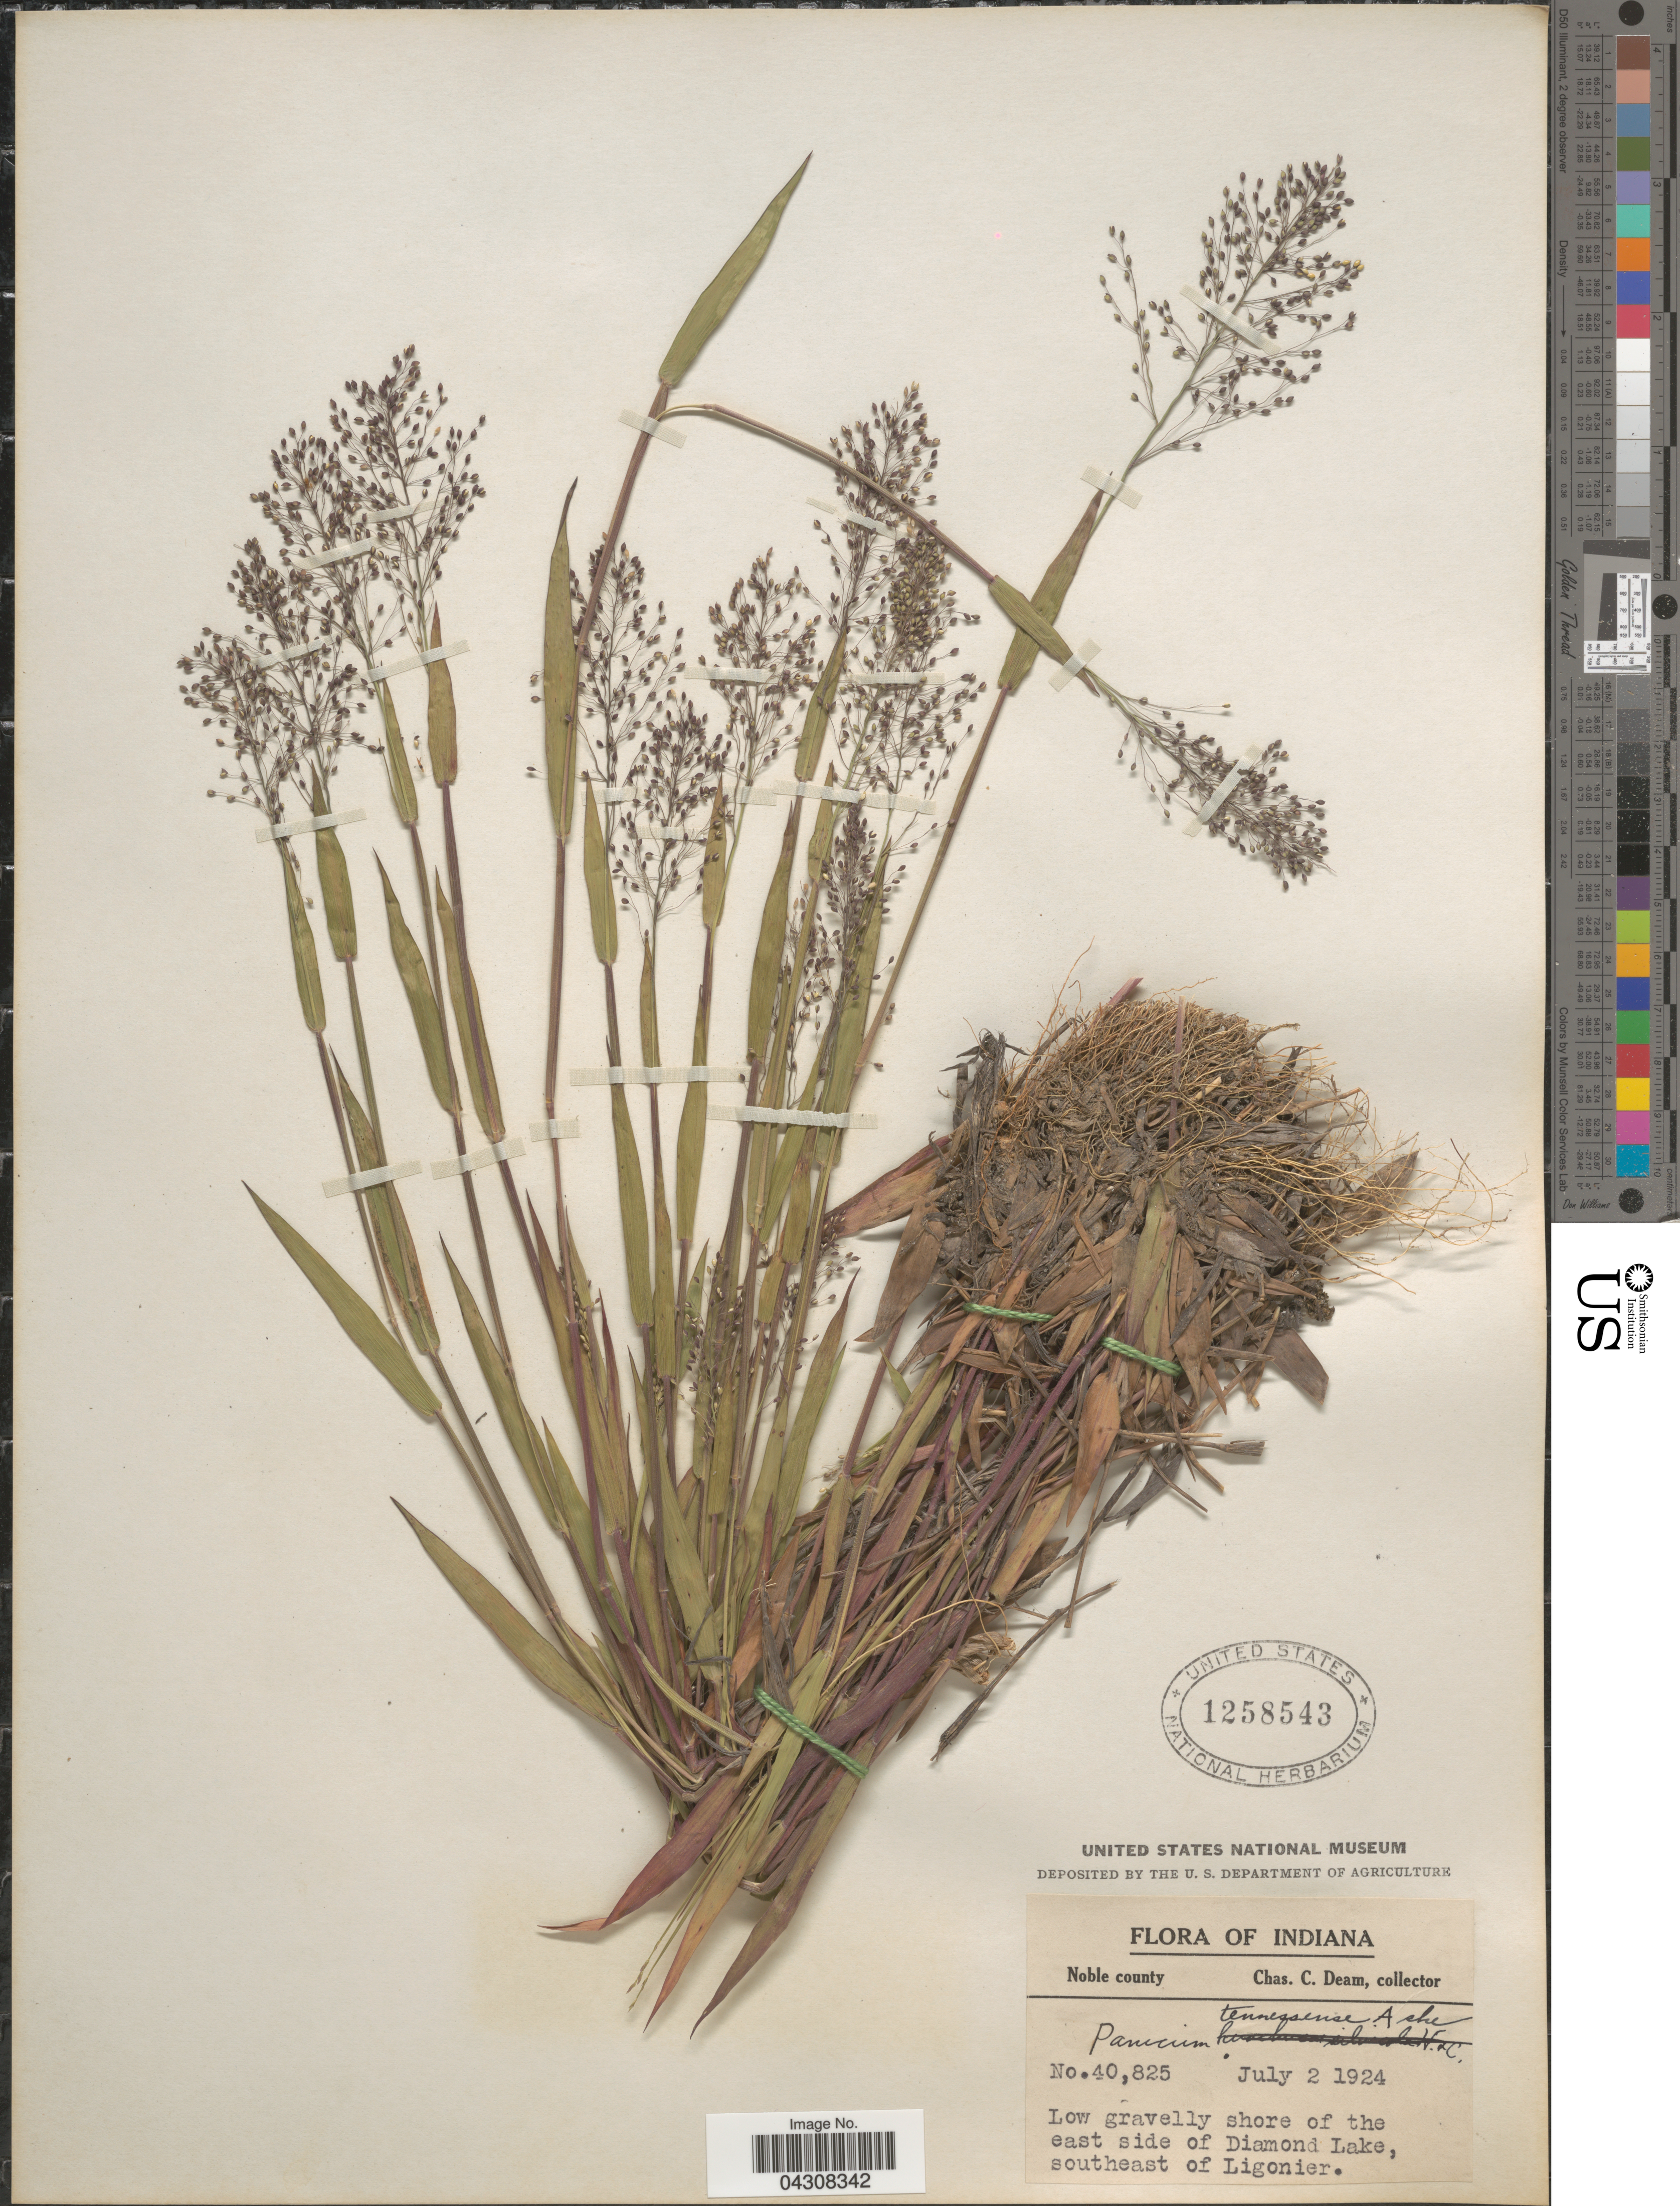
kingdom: Plantae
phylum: Tracheophyta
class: Liliopsida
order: Poales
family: Poaceae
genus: Dichanthelium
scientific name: Dichanthelium acuminatum var. acuminatum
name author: (Sw.) Gould & C.A. Clark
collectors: C. C. Deam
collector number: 40825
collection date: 1924-07-02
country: United States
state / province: Indiana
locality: Noble county. Low gravelly shore of the east side of Diamond Lake, southeast of Ligonier.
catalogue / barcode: US 1258543